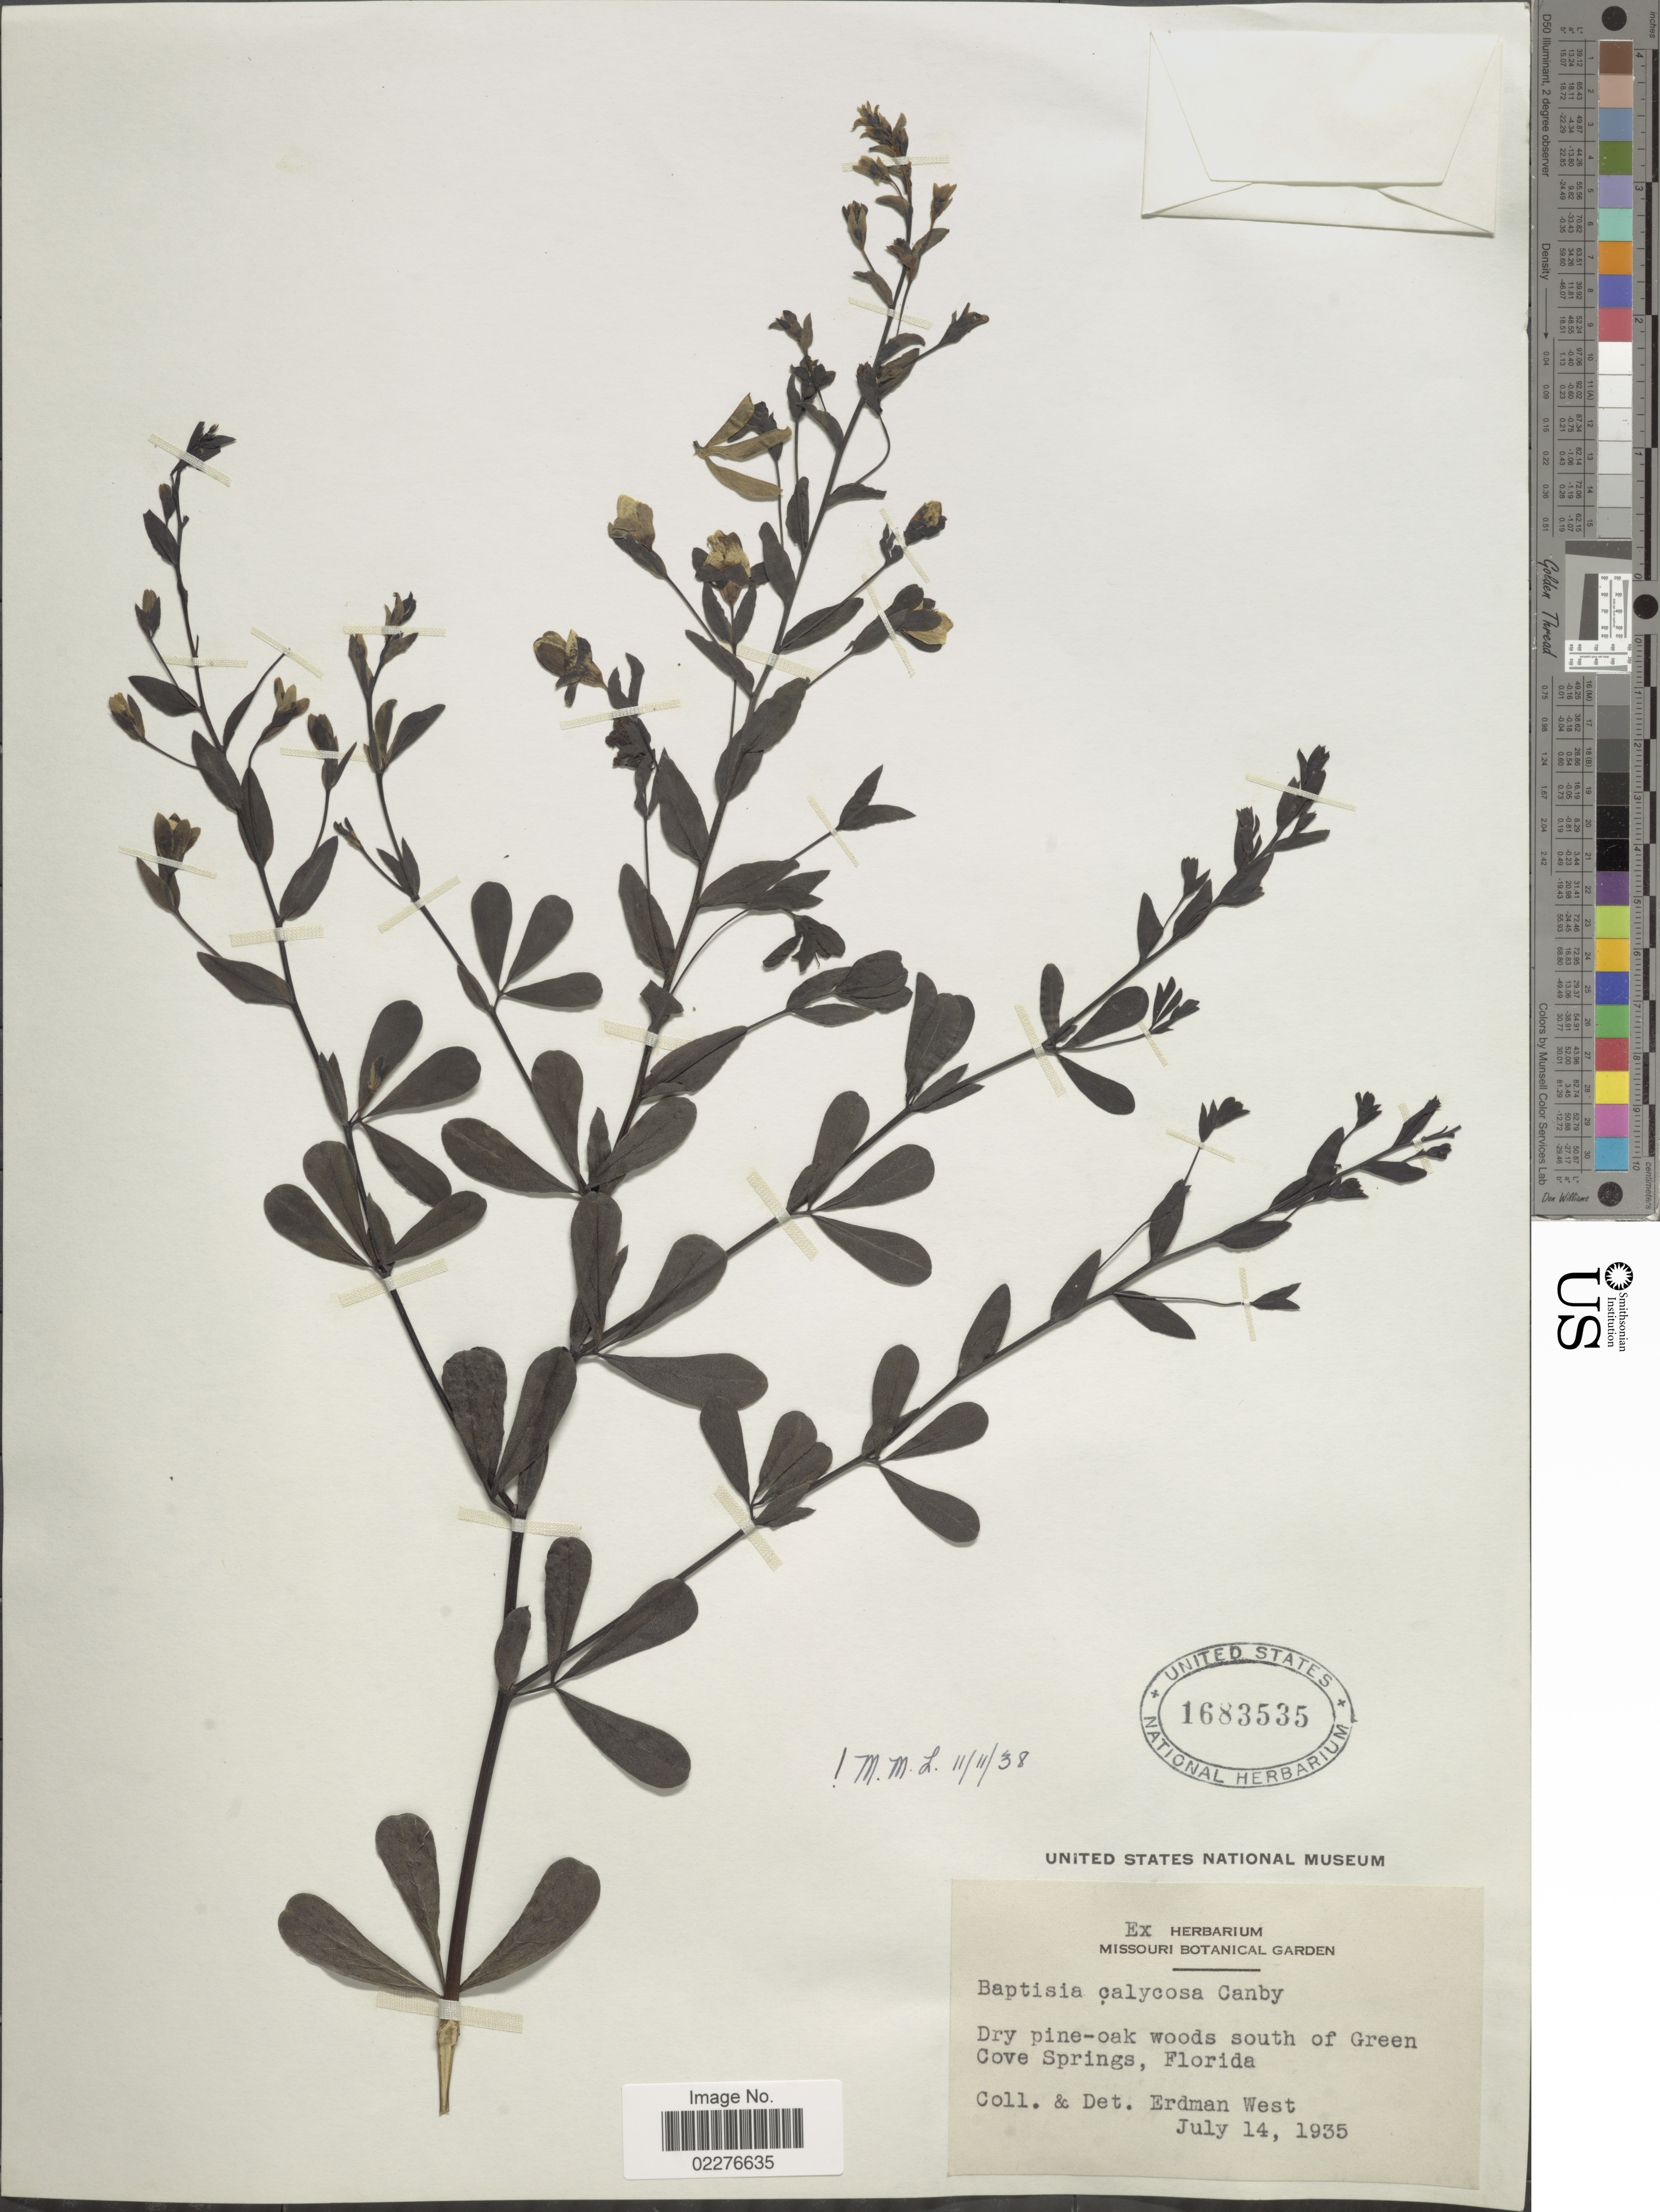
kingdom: Plantae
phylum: Tracheophyta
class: Magnoliopsida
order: Fabales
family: Fabaceae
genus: Baptisia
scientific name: Baptisia calycosa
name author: Canby & Chapm.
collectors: E. West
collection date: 1935-07-14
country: United States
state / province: Florida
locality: Dry pine-oak woods south of Green Cove Springs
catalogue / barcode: US 1683535